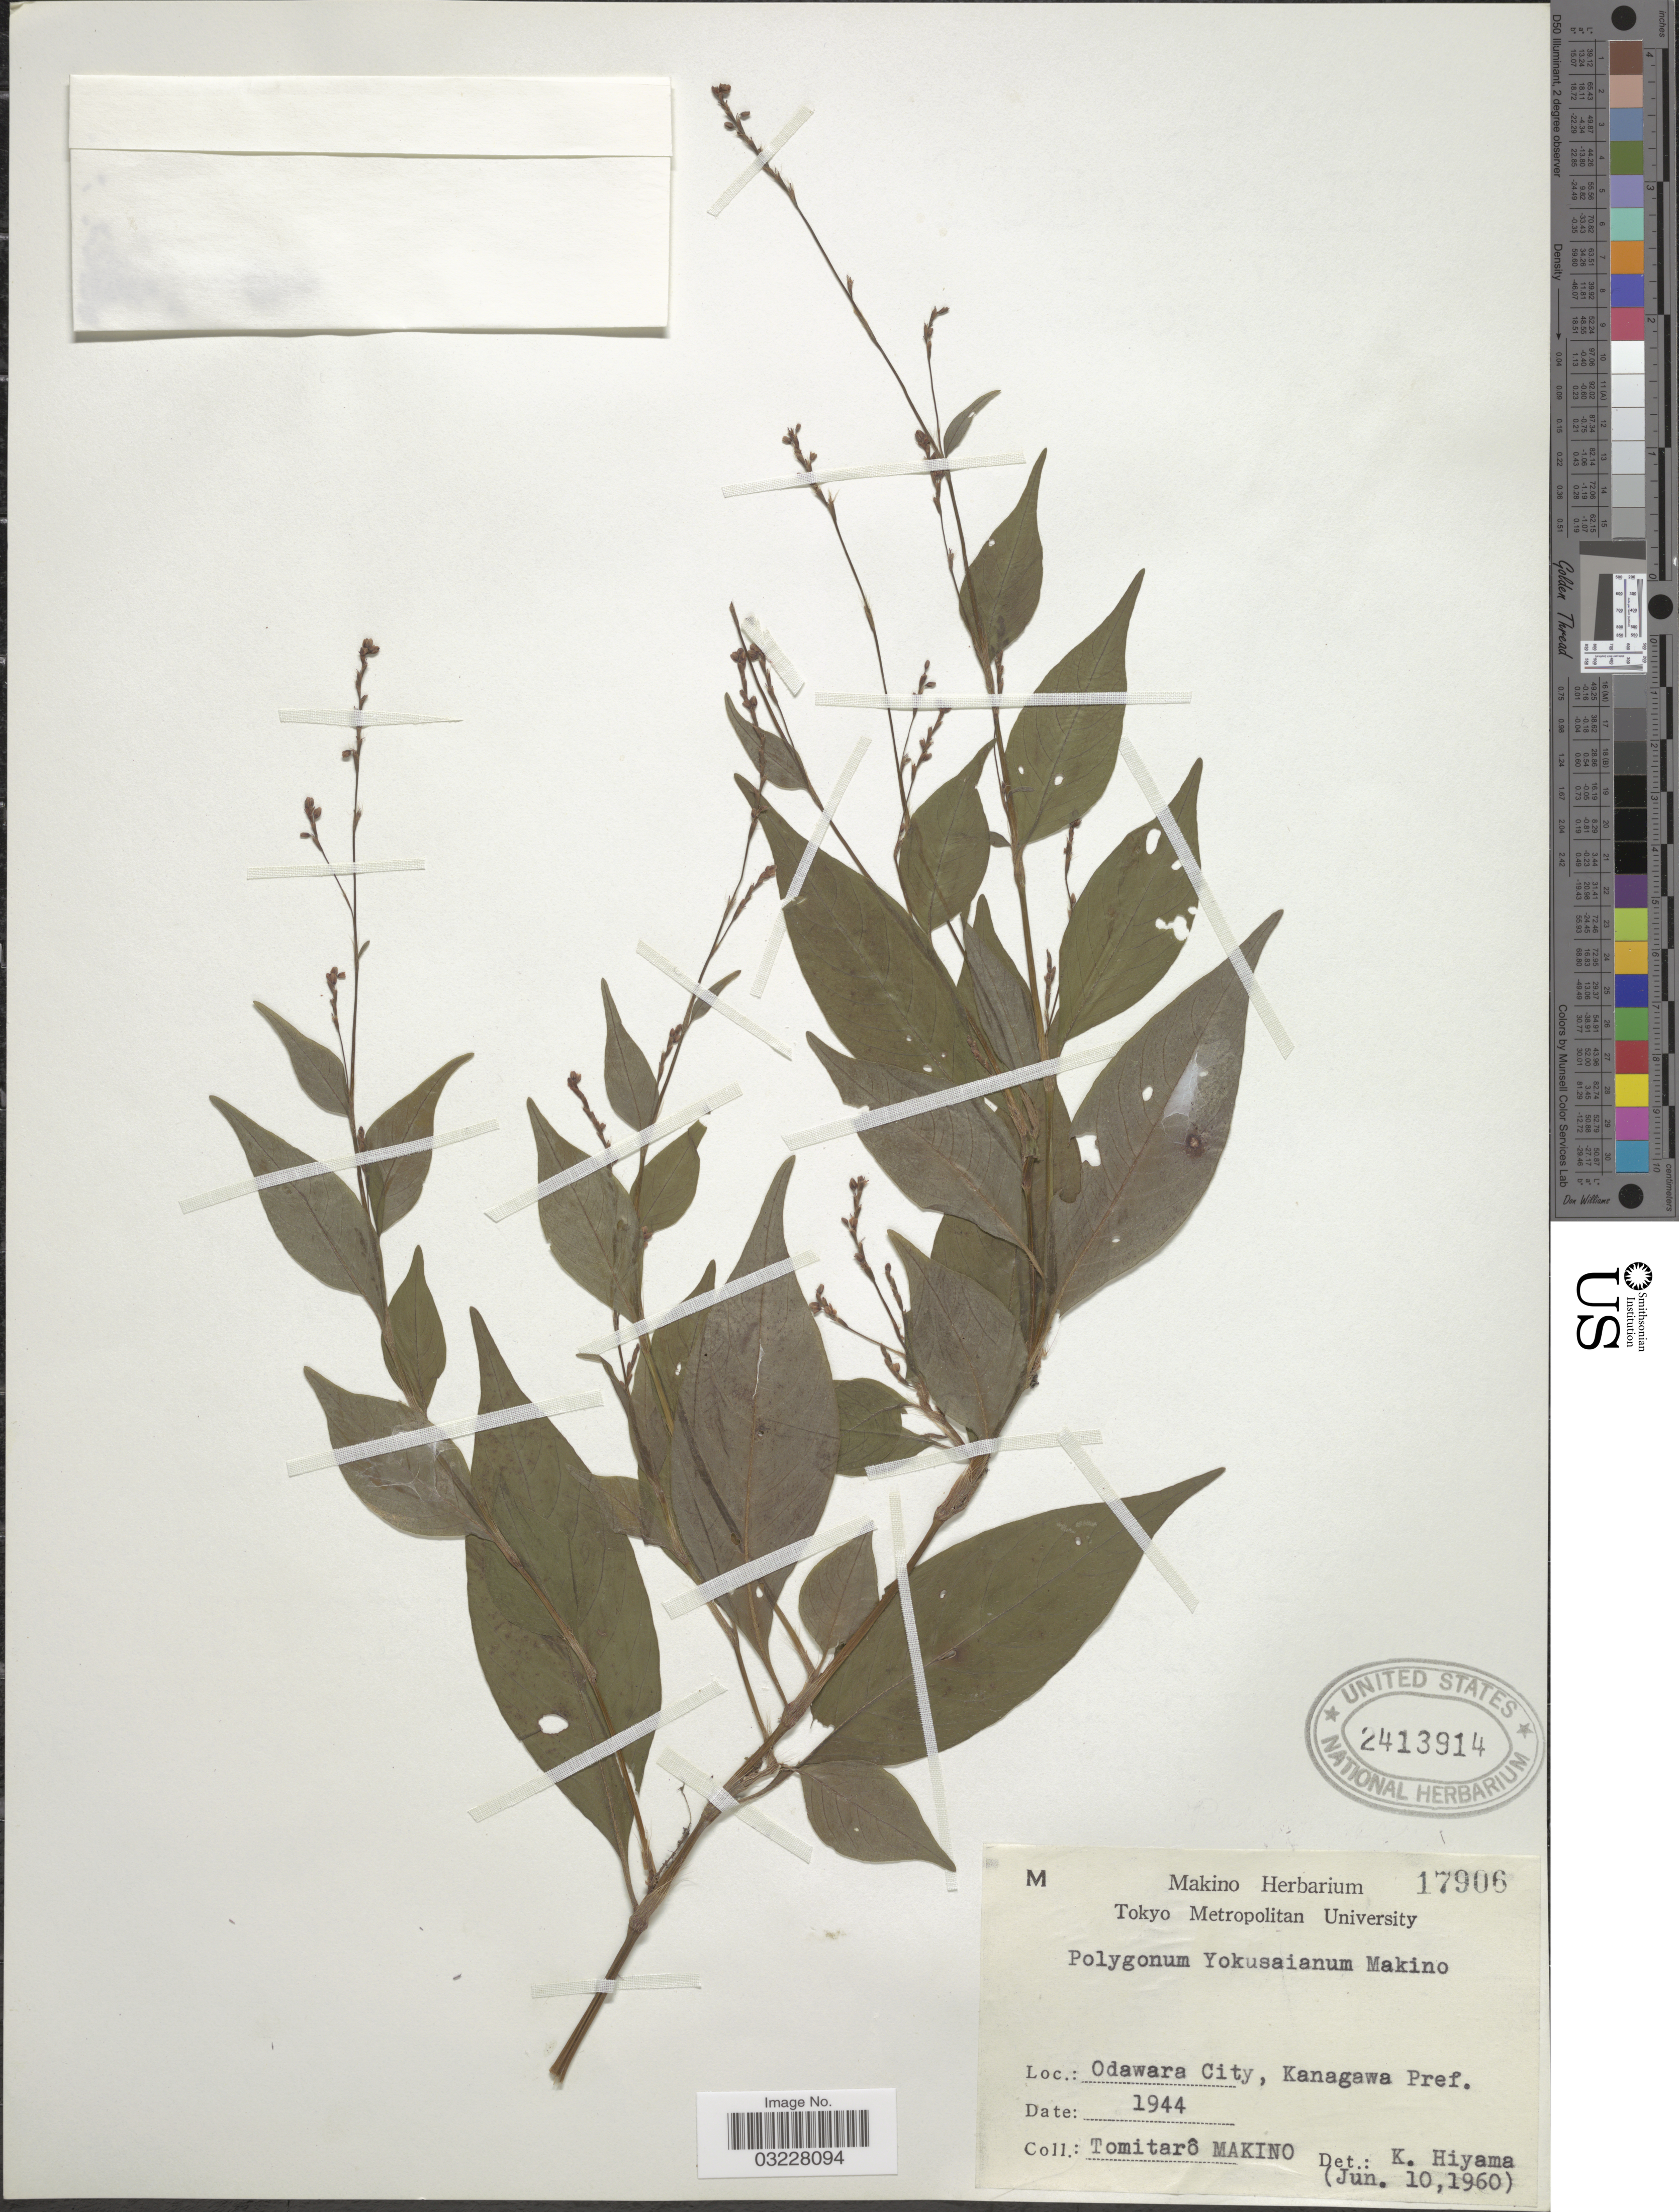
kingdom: Plantae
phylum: Tracheophyta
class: Magnoliopsida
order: Caryophyllales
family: Polygonaceae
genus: Polygonum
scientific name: Polygonum caespitosum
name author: Blume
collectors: T. Makino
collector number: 17906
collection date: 1944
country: Japan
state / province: Kanagawa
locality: Odawara City.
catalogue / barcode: US 2413914